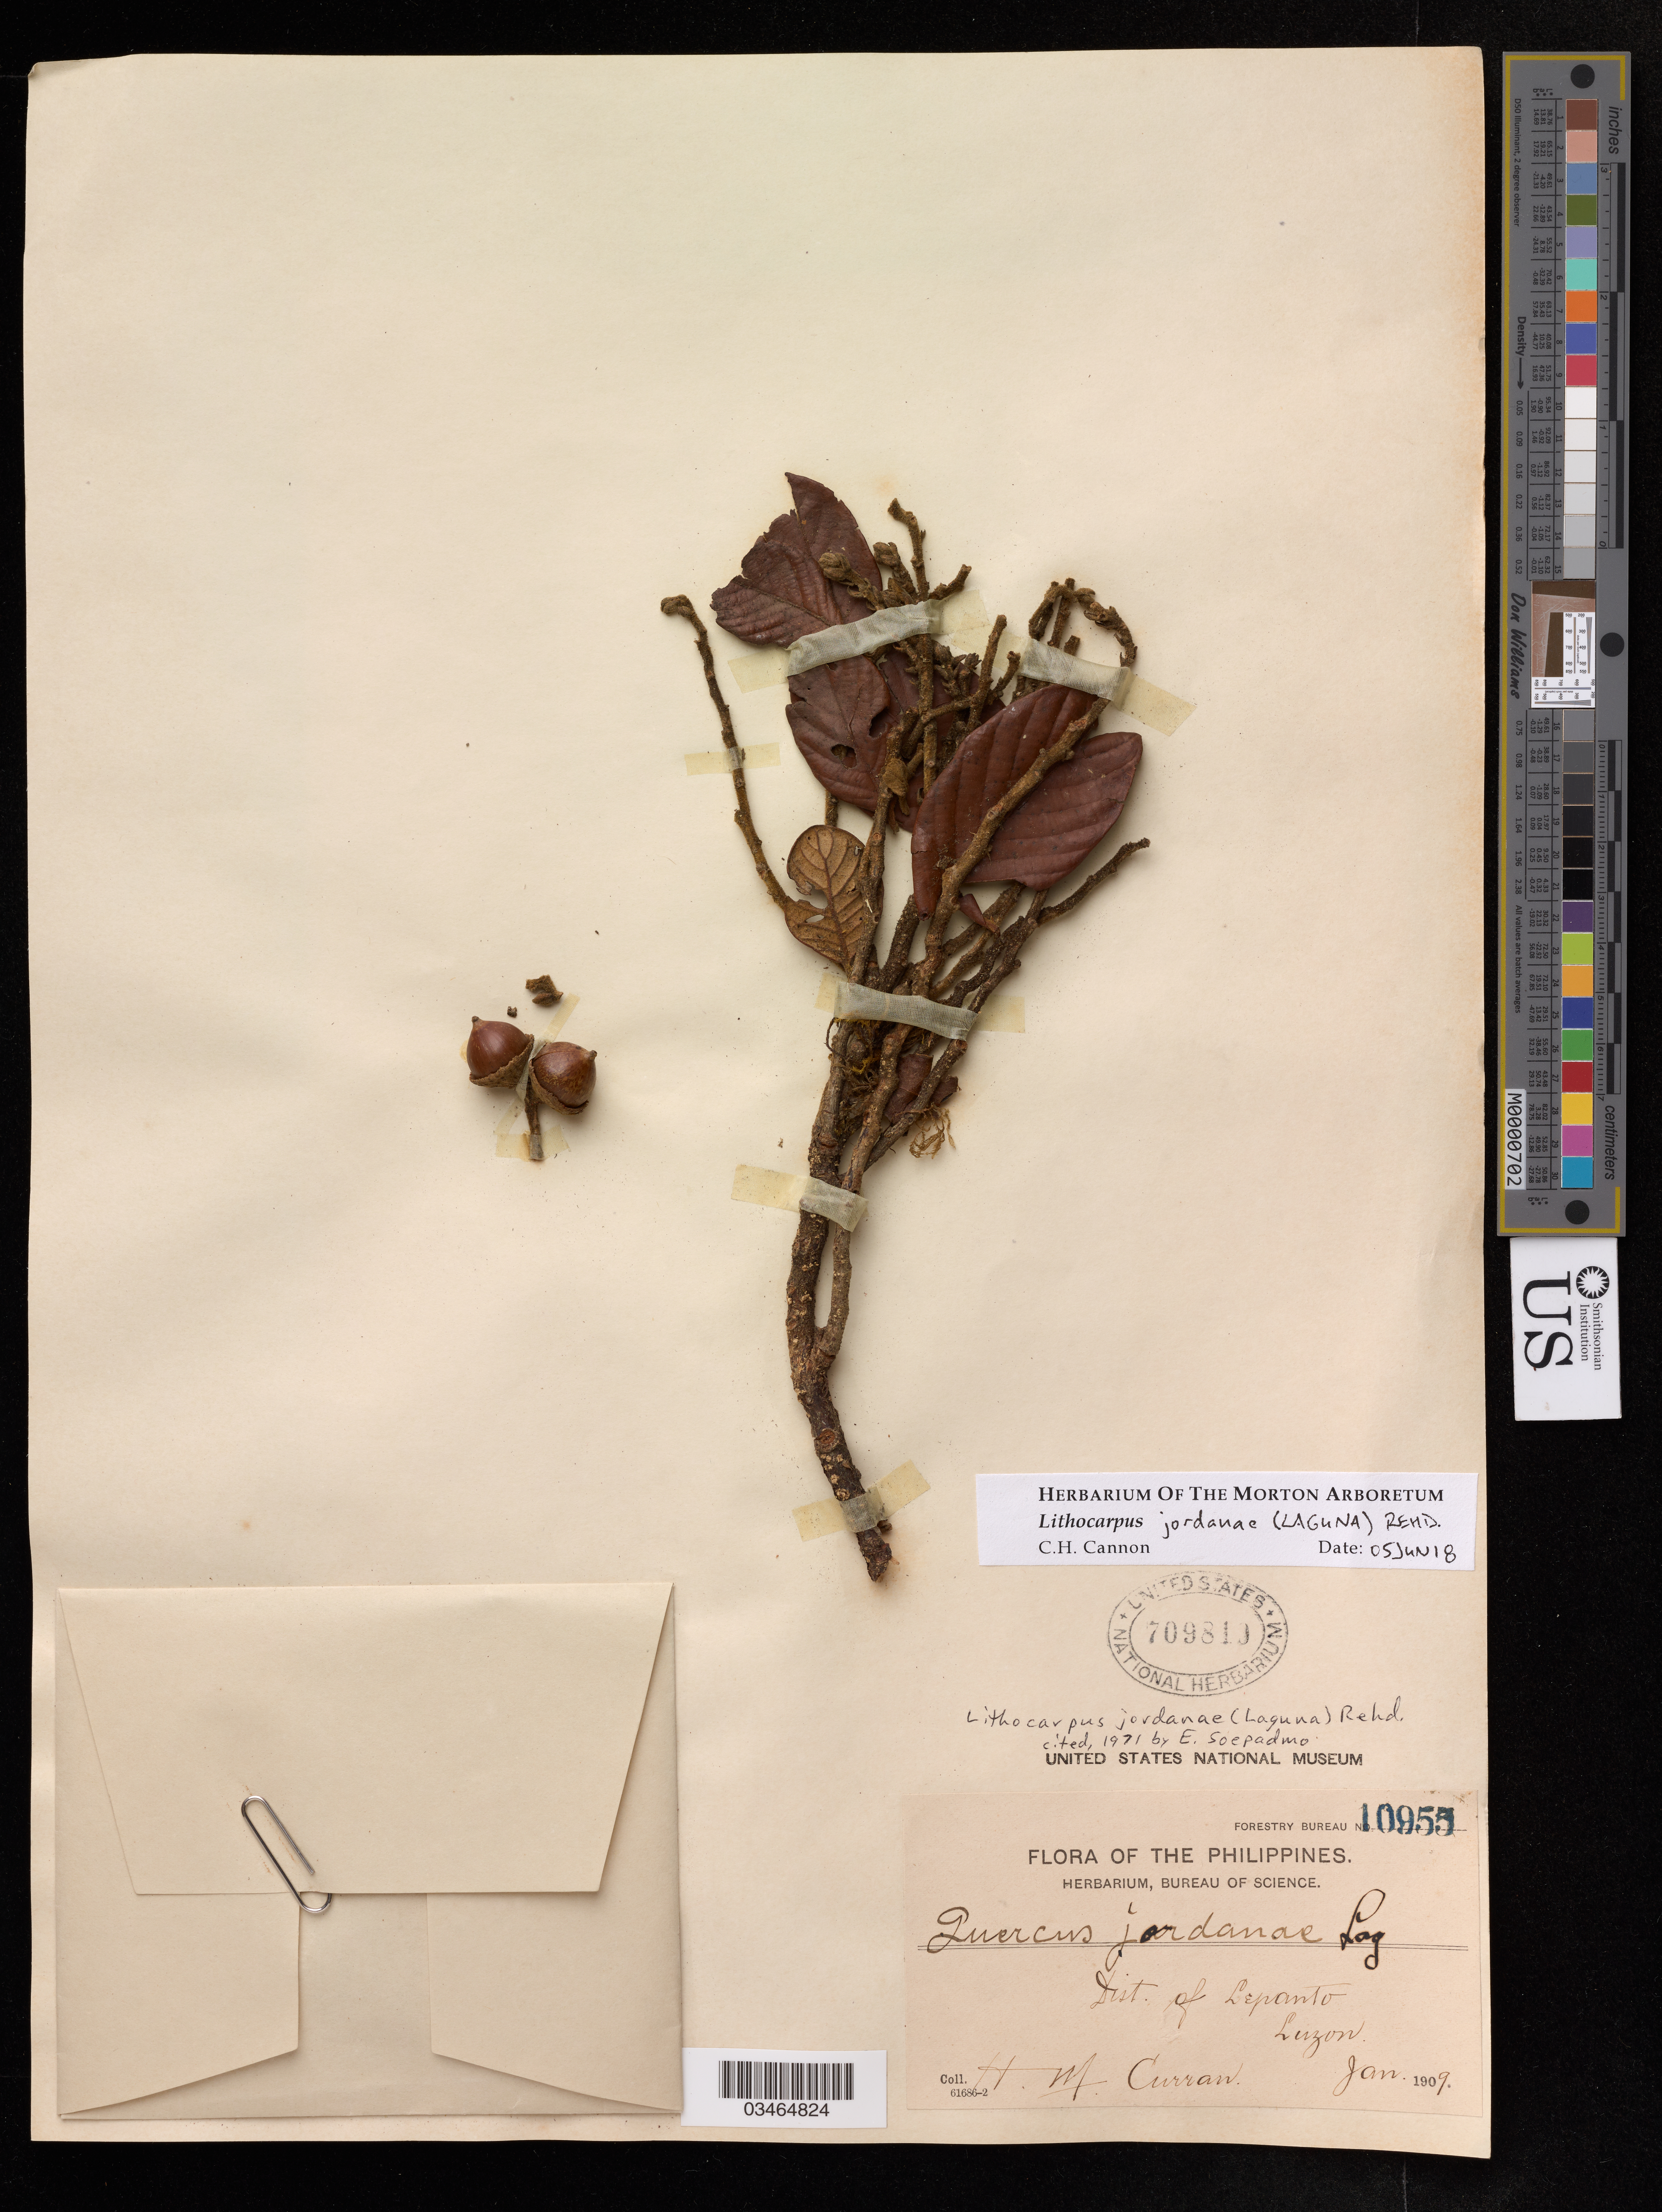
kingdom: Plantae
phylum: Tracheophyta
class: Magnoliopsida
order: Fagales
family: Fagaceae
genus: Lithocarpus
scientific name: Lithocarpus jordanae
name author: (Villanueva) Rehder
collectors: H. Curran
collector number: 10955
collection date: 1909-01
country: Philippines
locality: Dist. of Lepanto, Luzon.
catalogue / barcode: US 709819